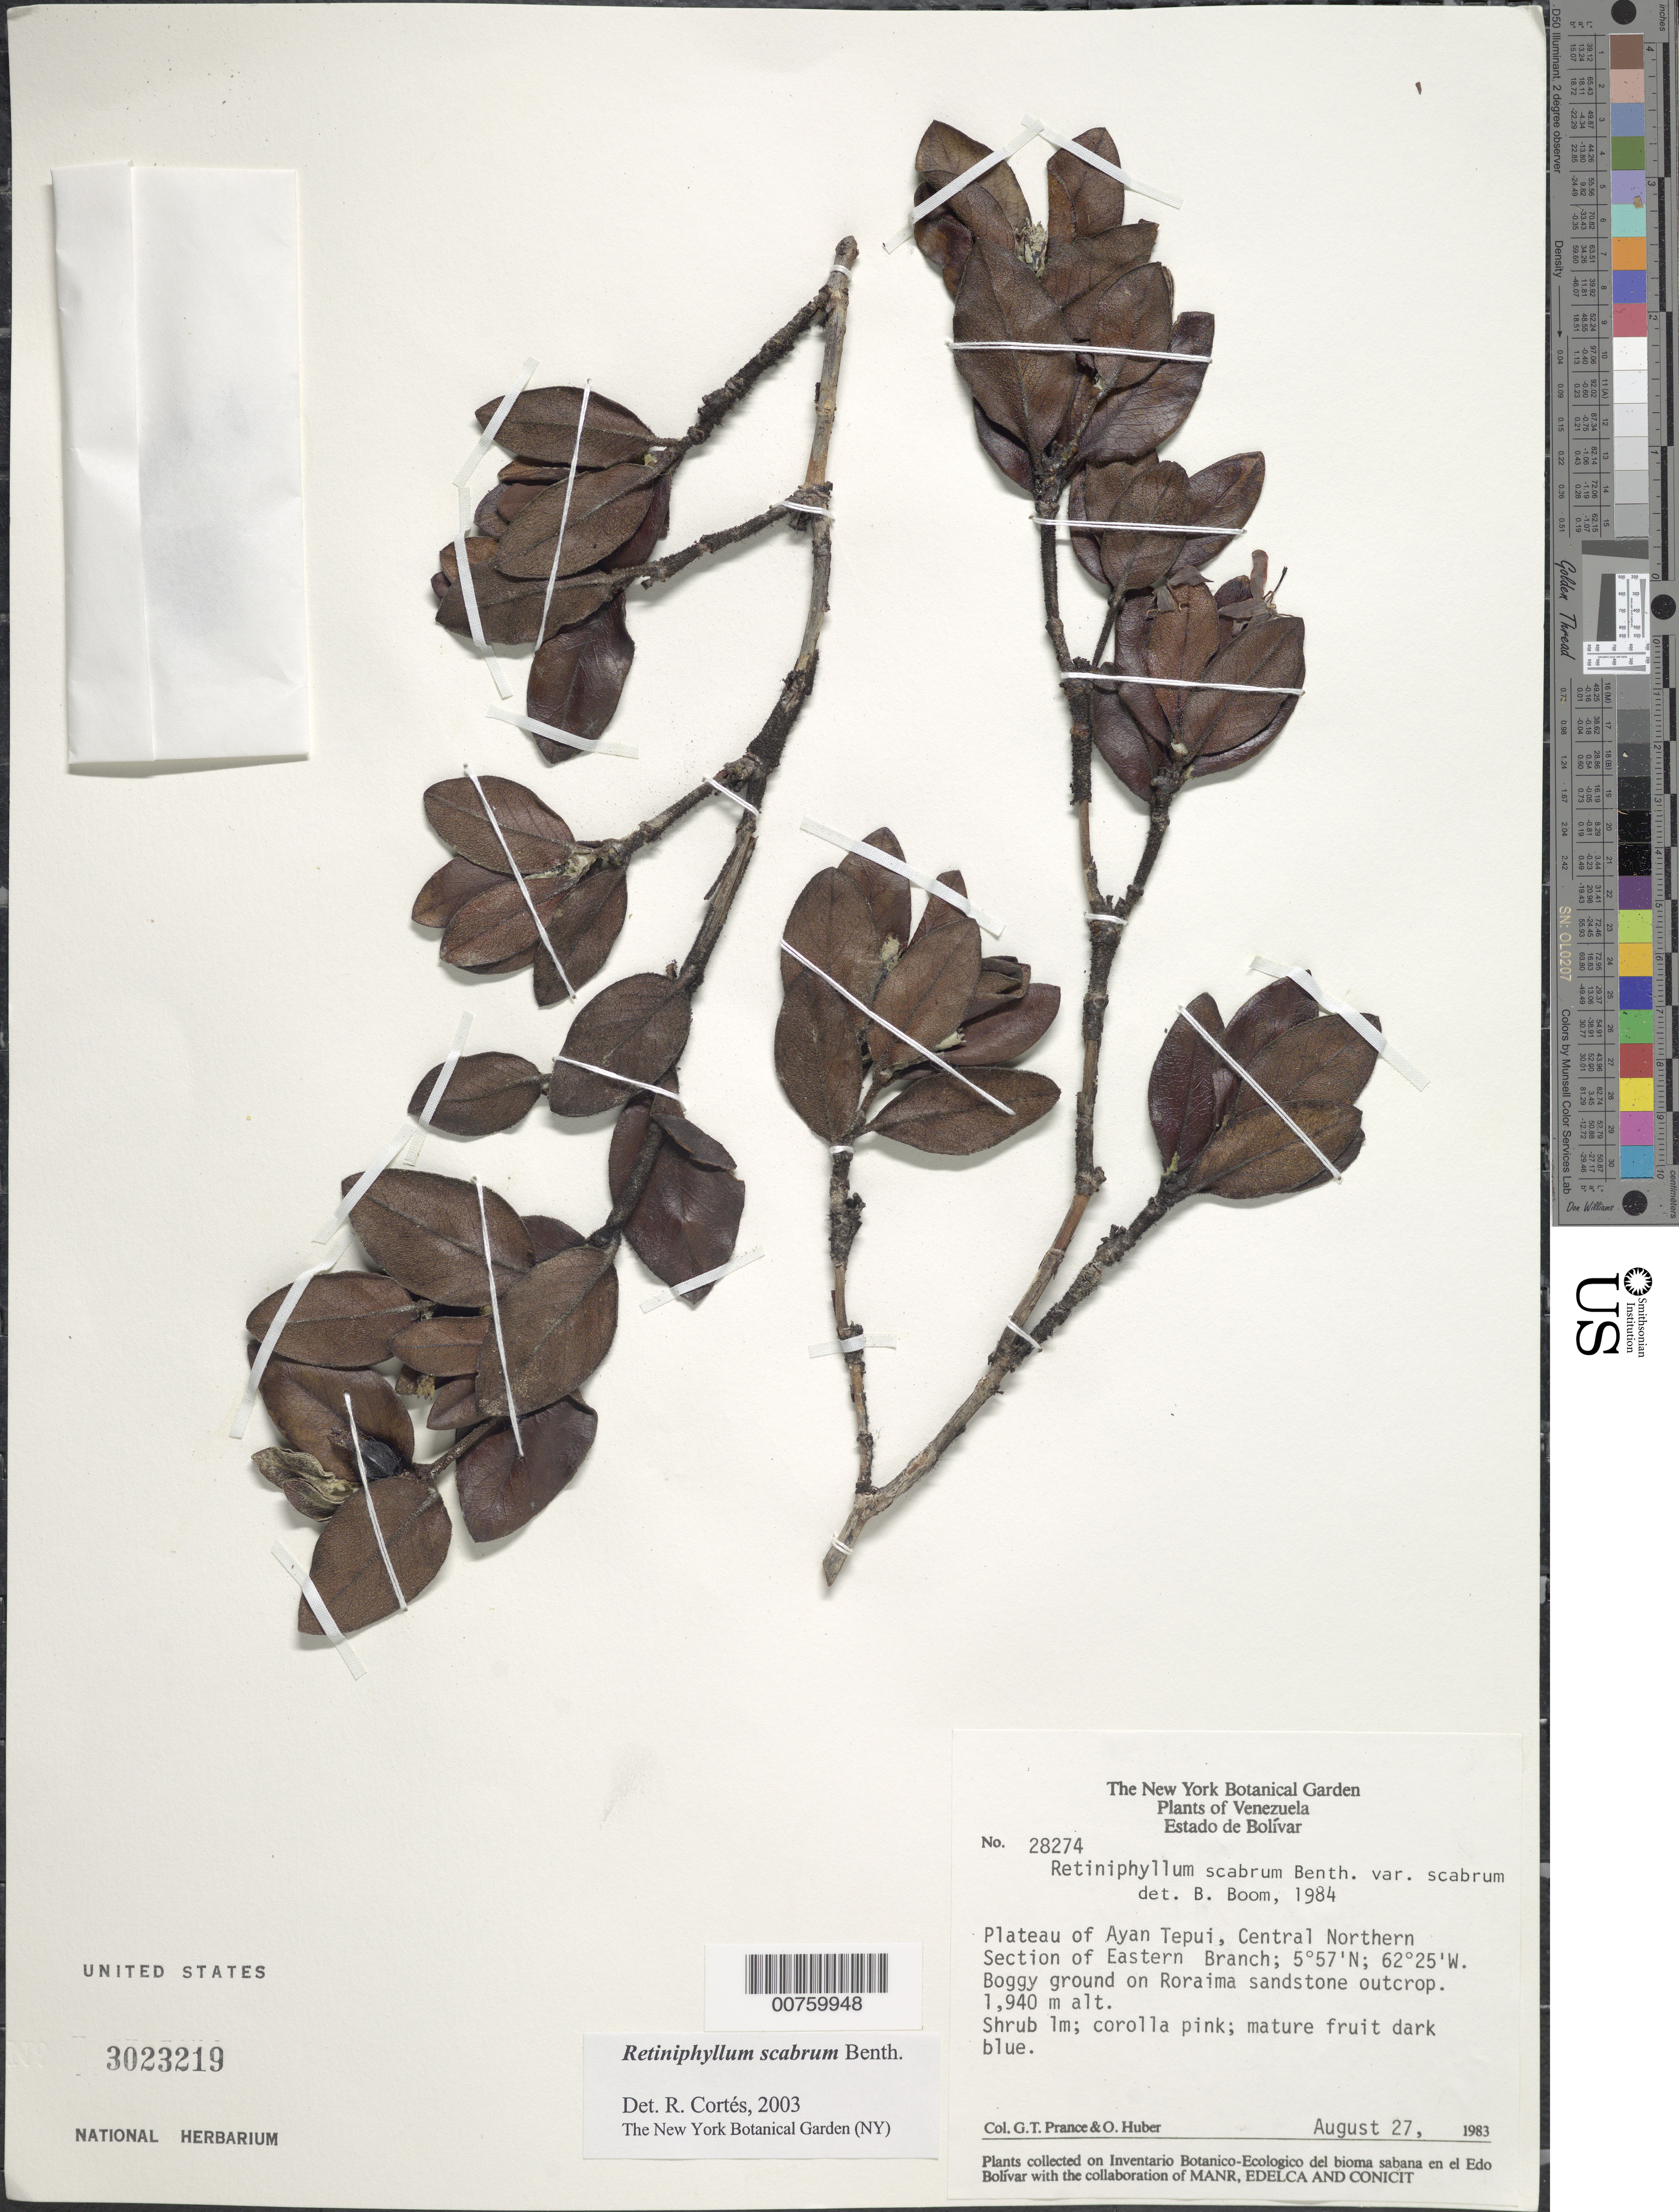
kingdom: Plantae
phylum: Tracheophyta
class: Magnoliopsida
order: Gentianales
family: Rubiaceae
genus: Retiniphyllum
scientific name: Retiniphyllum scabrum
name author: Benth.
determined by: Cortes R., G.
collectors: G. T. Prance & O. Huber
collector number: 28274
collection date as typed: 27-Aug-83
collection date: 1983-08-27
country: Venezuela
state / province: Bolívar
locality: Auyan tepuí plateau, central northern section of Eastern Branch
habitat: Boggy ground on Roraima sandstone outcrop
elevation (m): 1940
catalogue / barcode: US 3023219